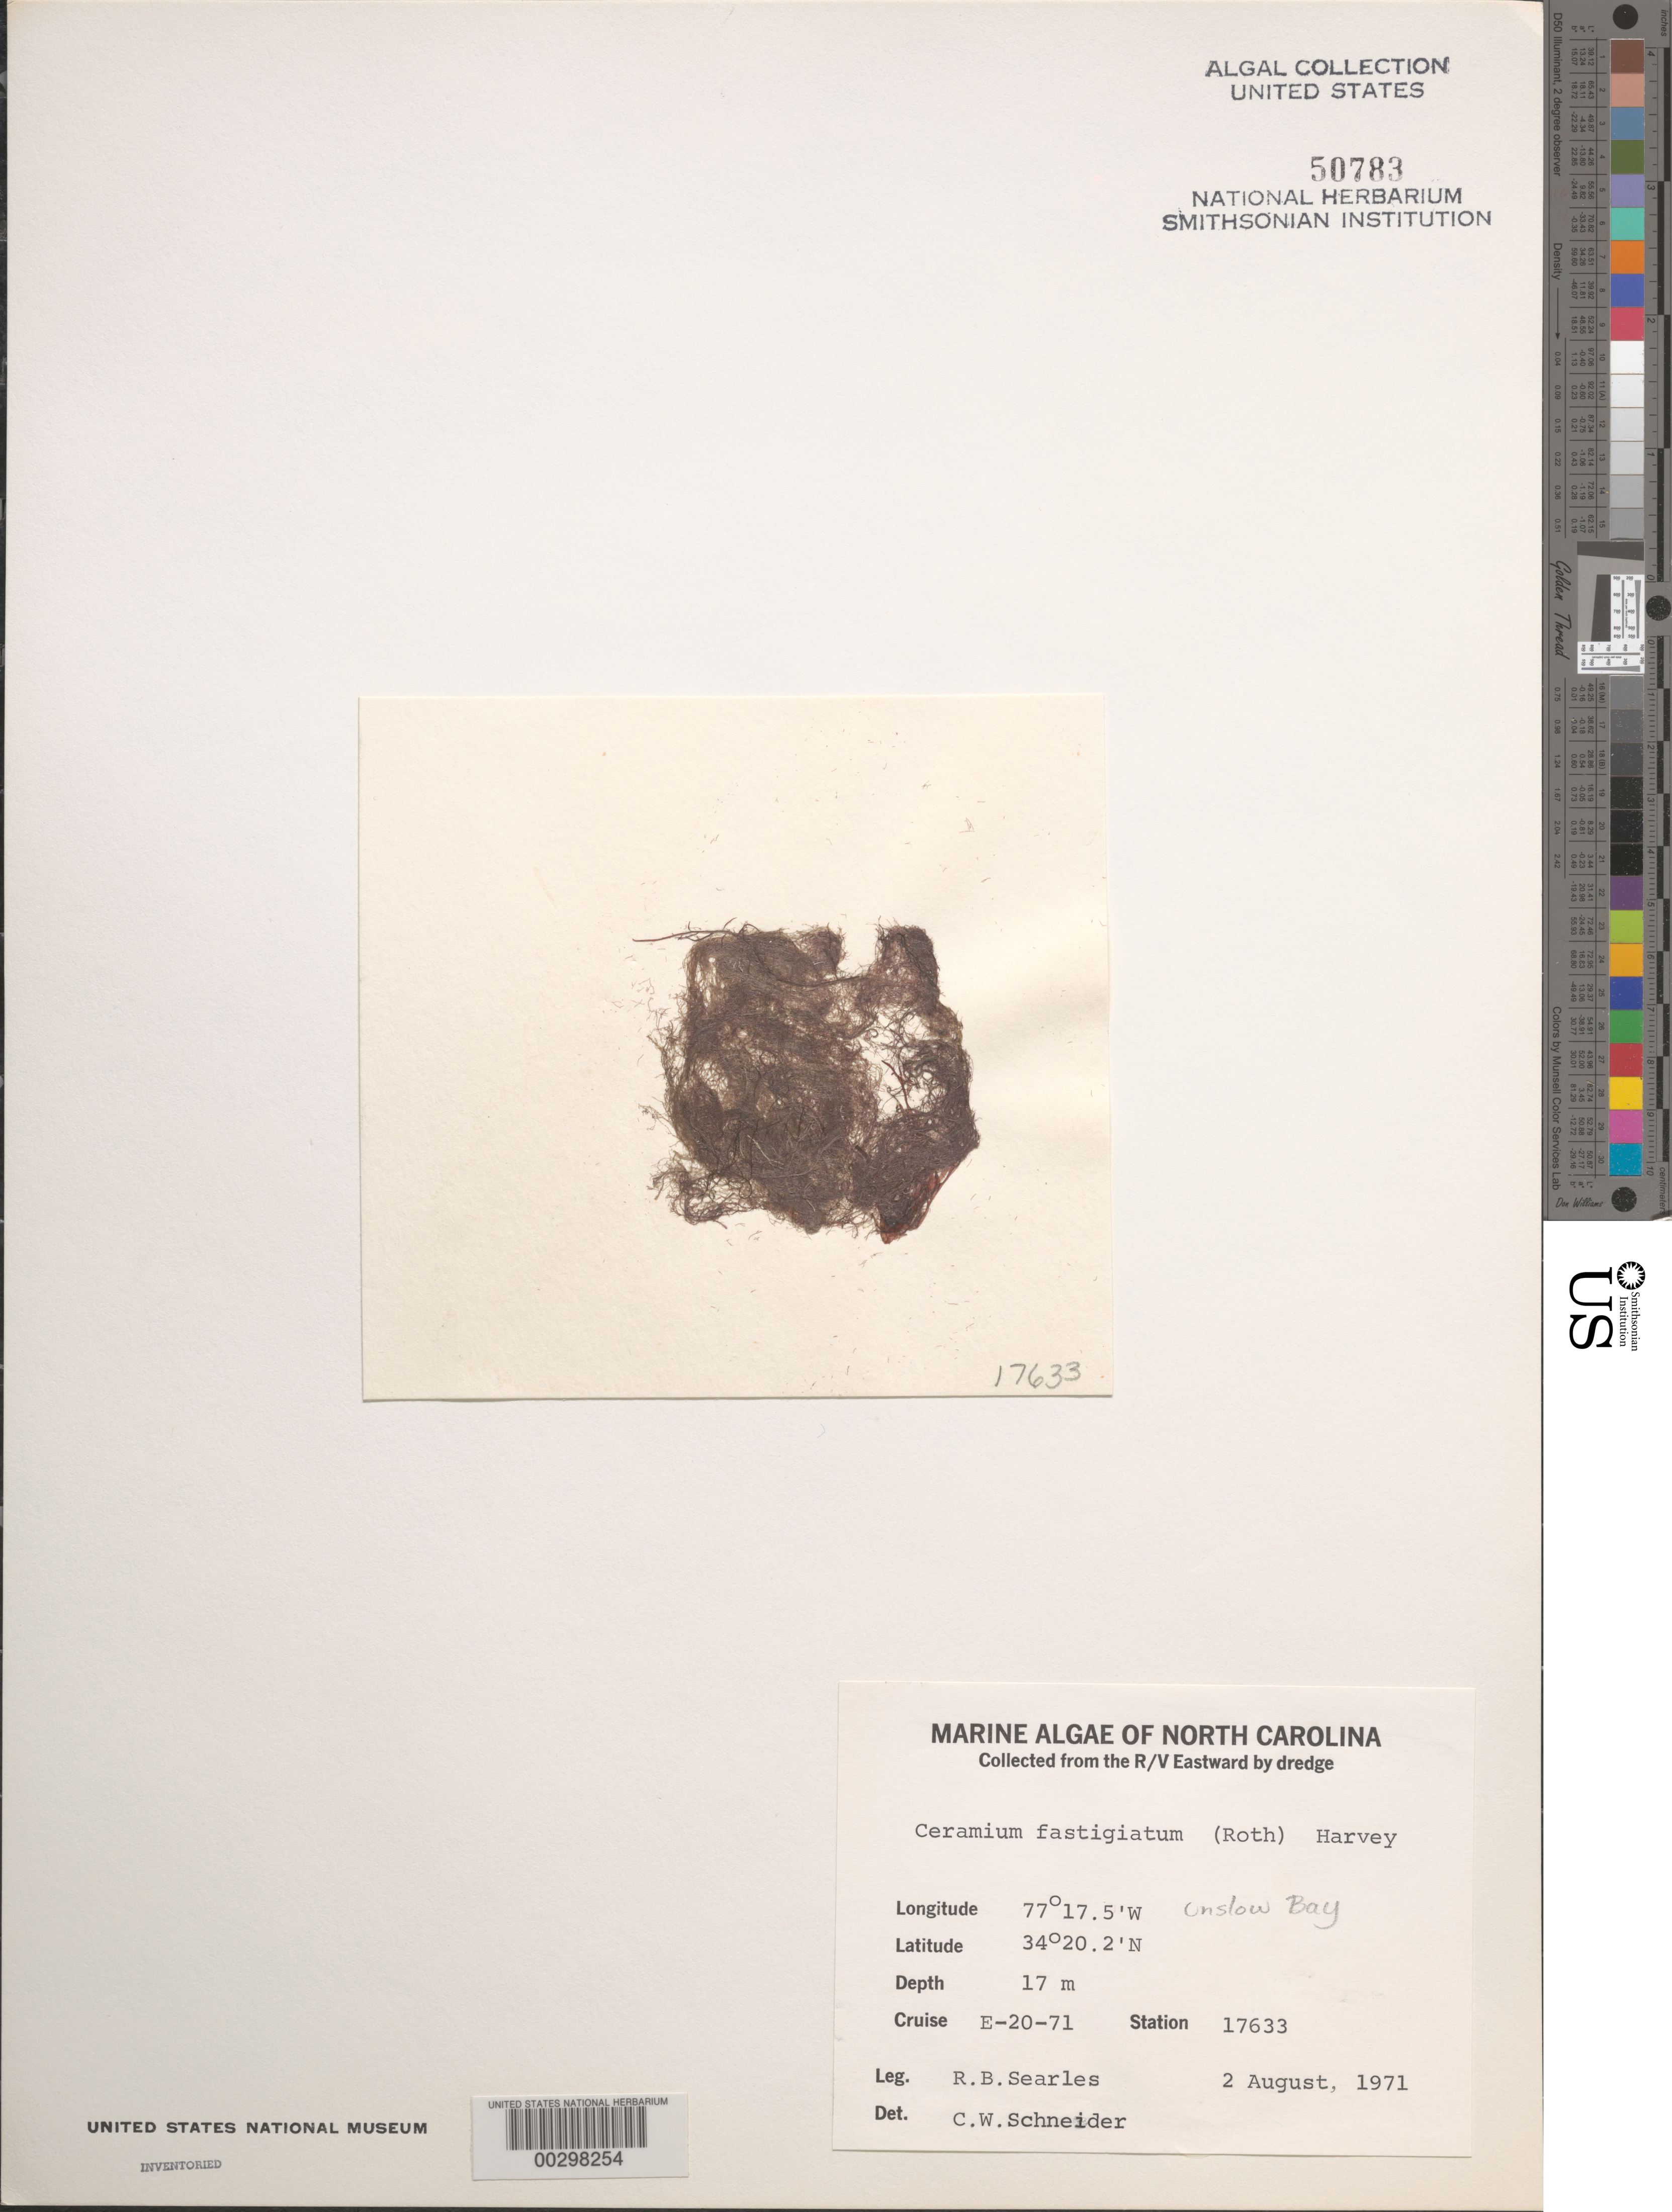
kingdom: Plantae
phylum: Rhodophyta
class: Florideophyceae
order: Ceramiales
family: Ceramiaceae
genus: Ceramium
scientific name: Ceramium fastigiatum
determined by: Schneider, C. W.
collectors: R. Searles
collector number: Station 17633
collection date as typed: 02 Aug 1971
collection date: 1971-08-02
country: United States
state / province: North Carolina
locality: Onslow Bay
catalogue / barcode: US 50783